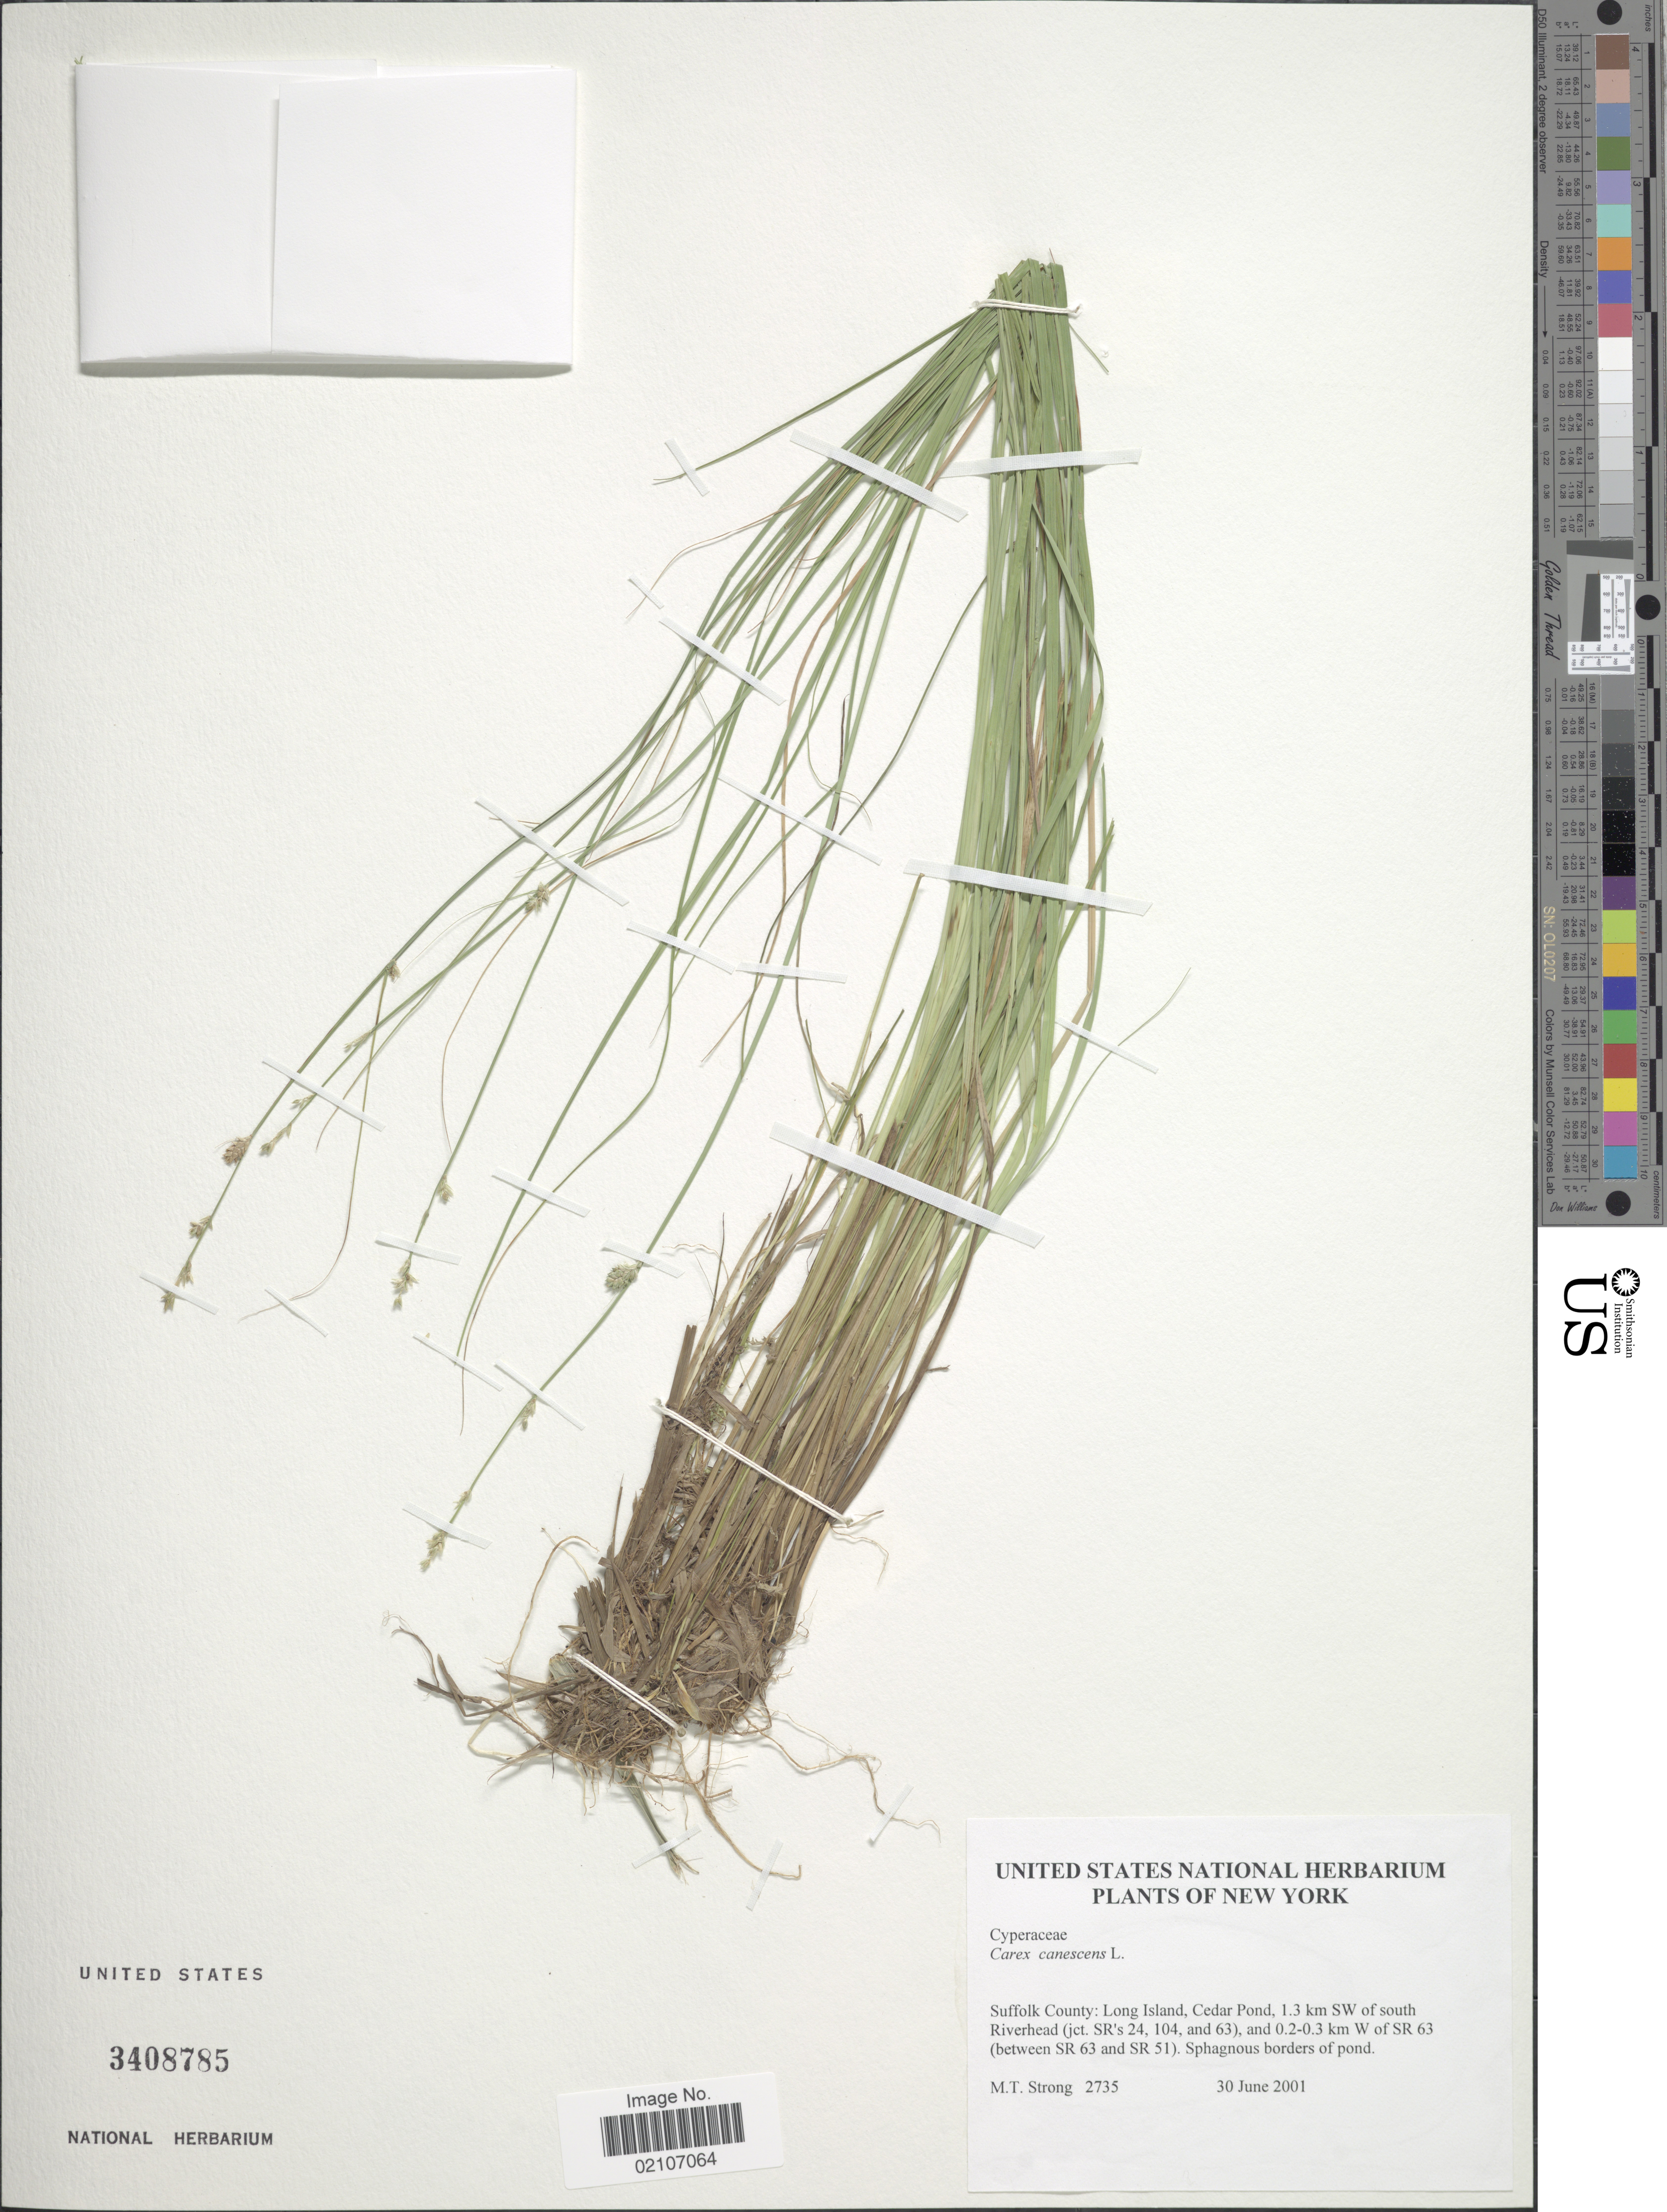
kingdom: Plantae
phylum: Tracheophyta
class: Liliopsida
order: Poales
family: Cyperaceae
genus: Carex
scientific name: Carex canescens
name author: L.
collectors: M. T. Strong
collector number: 2735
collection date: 2001-06-30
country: United States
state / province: New York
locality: Suffolk County: Long Island, Cedar Pond, 1.3 km SW of south Riverhead (jct. SR's 24, 104, and 63), and 0.2-0.3 km W of SR 63 (between SR 63 and SR 51)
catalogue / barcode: US 3408785